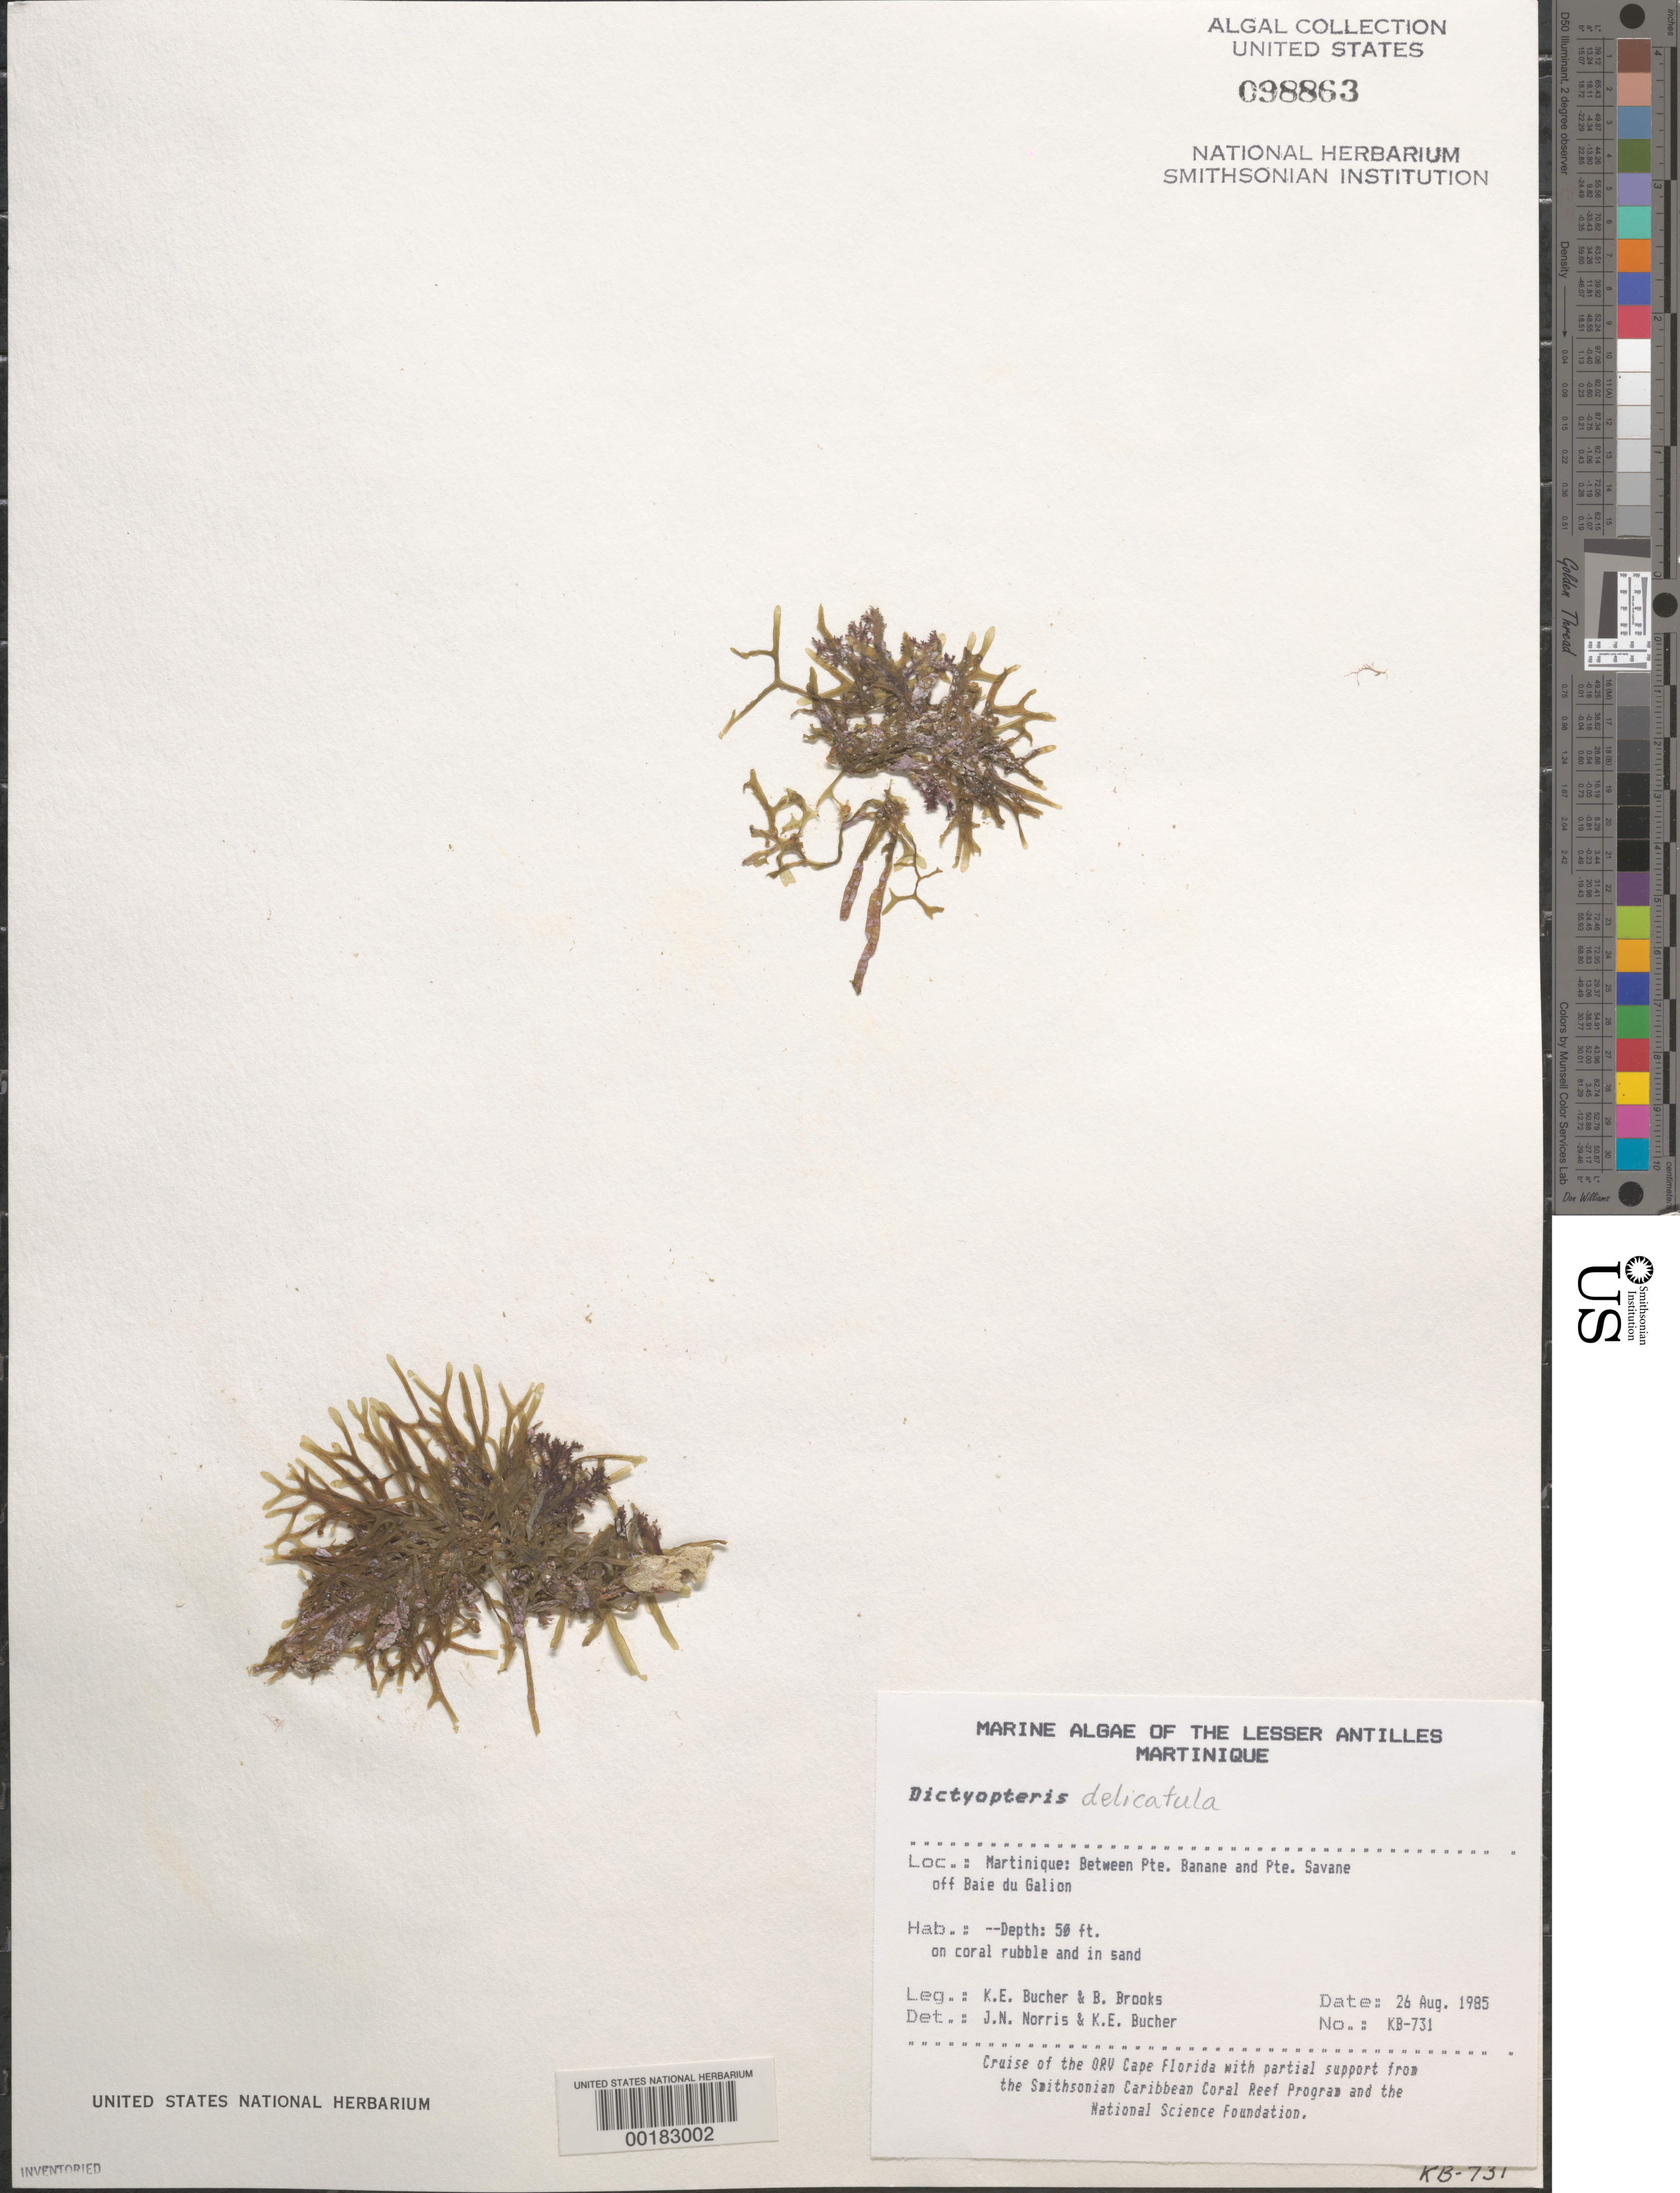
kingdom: Chromista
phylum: Ochrophyta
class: Phaeophyceae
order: Dictyotales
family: Dictyotaceae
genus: Dictyopteris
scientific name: Dictyopteris delicatula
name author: J.V.Lamouroux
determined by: Norris, J. N.; Bucher, K. E.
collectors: K. E. Bucher & B. Brooks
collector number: Kb-731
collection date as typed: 26 Aug 1985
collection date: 1985-08-26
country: Martinique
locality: Between Pointe Banane and Pointe Savane, off Baie du Galion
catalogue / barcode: US 98863